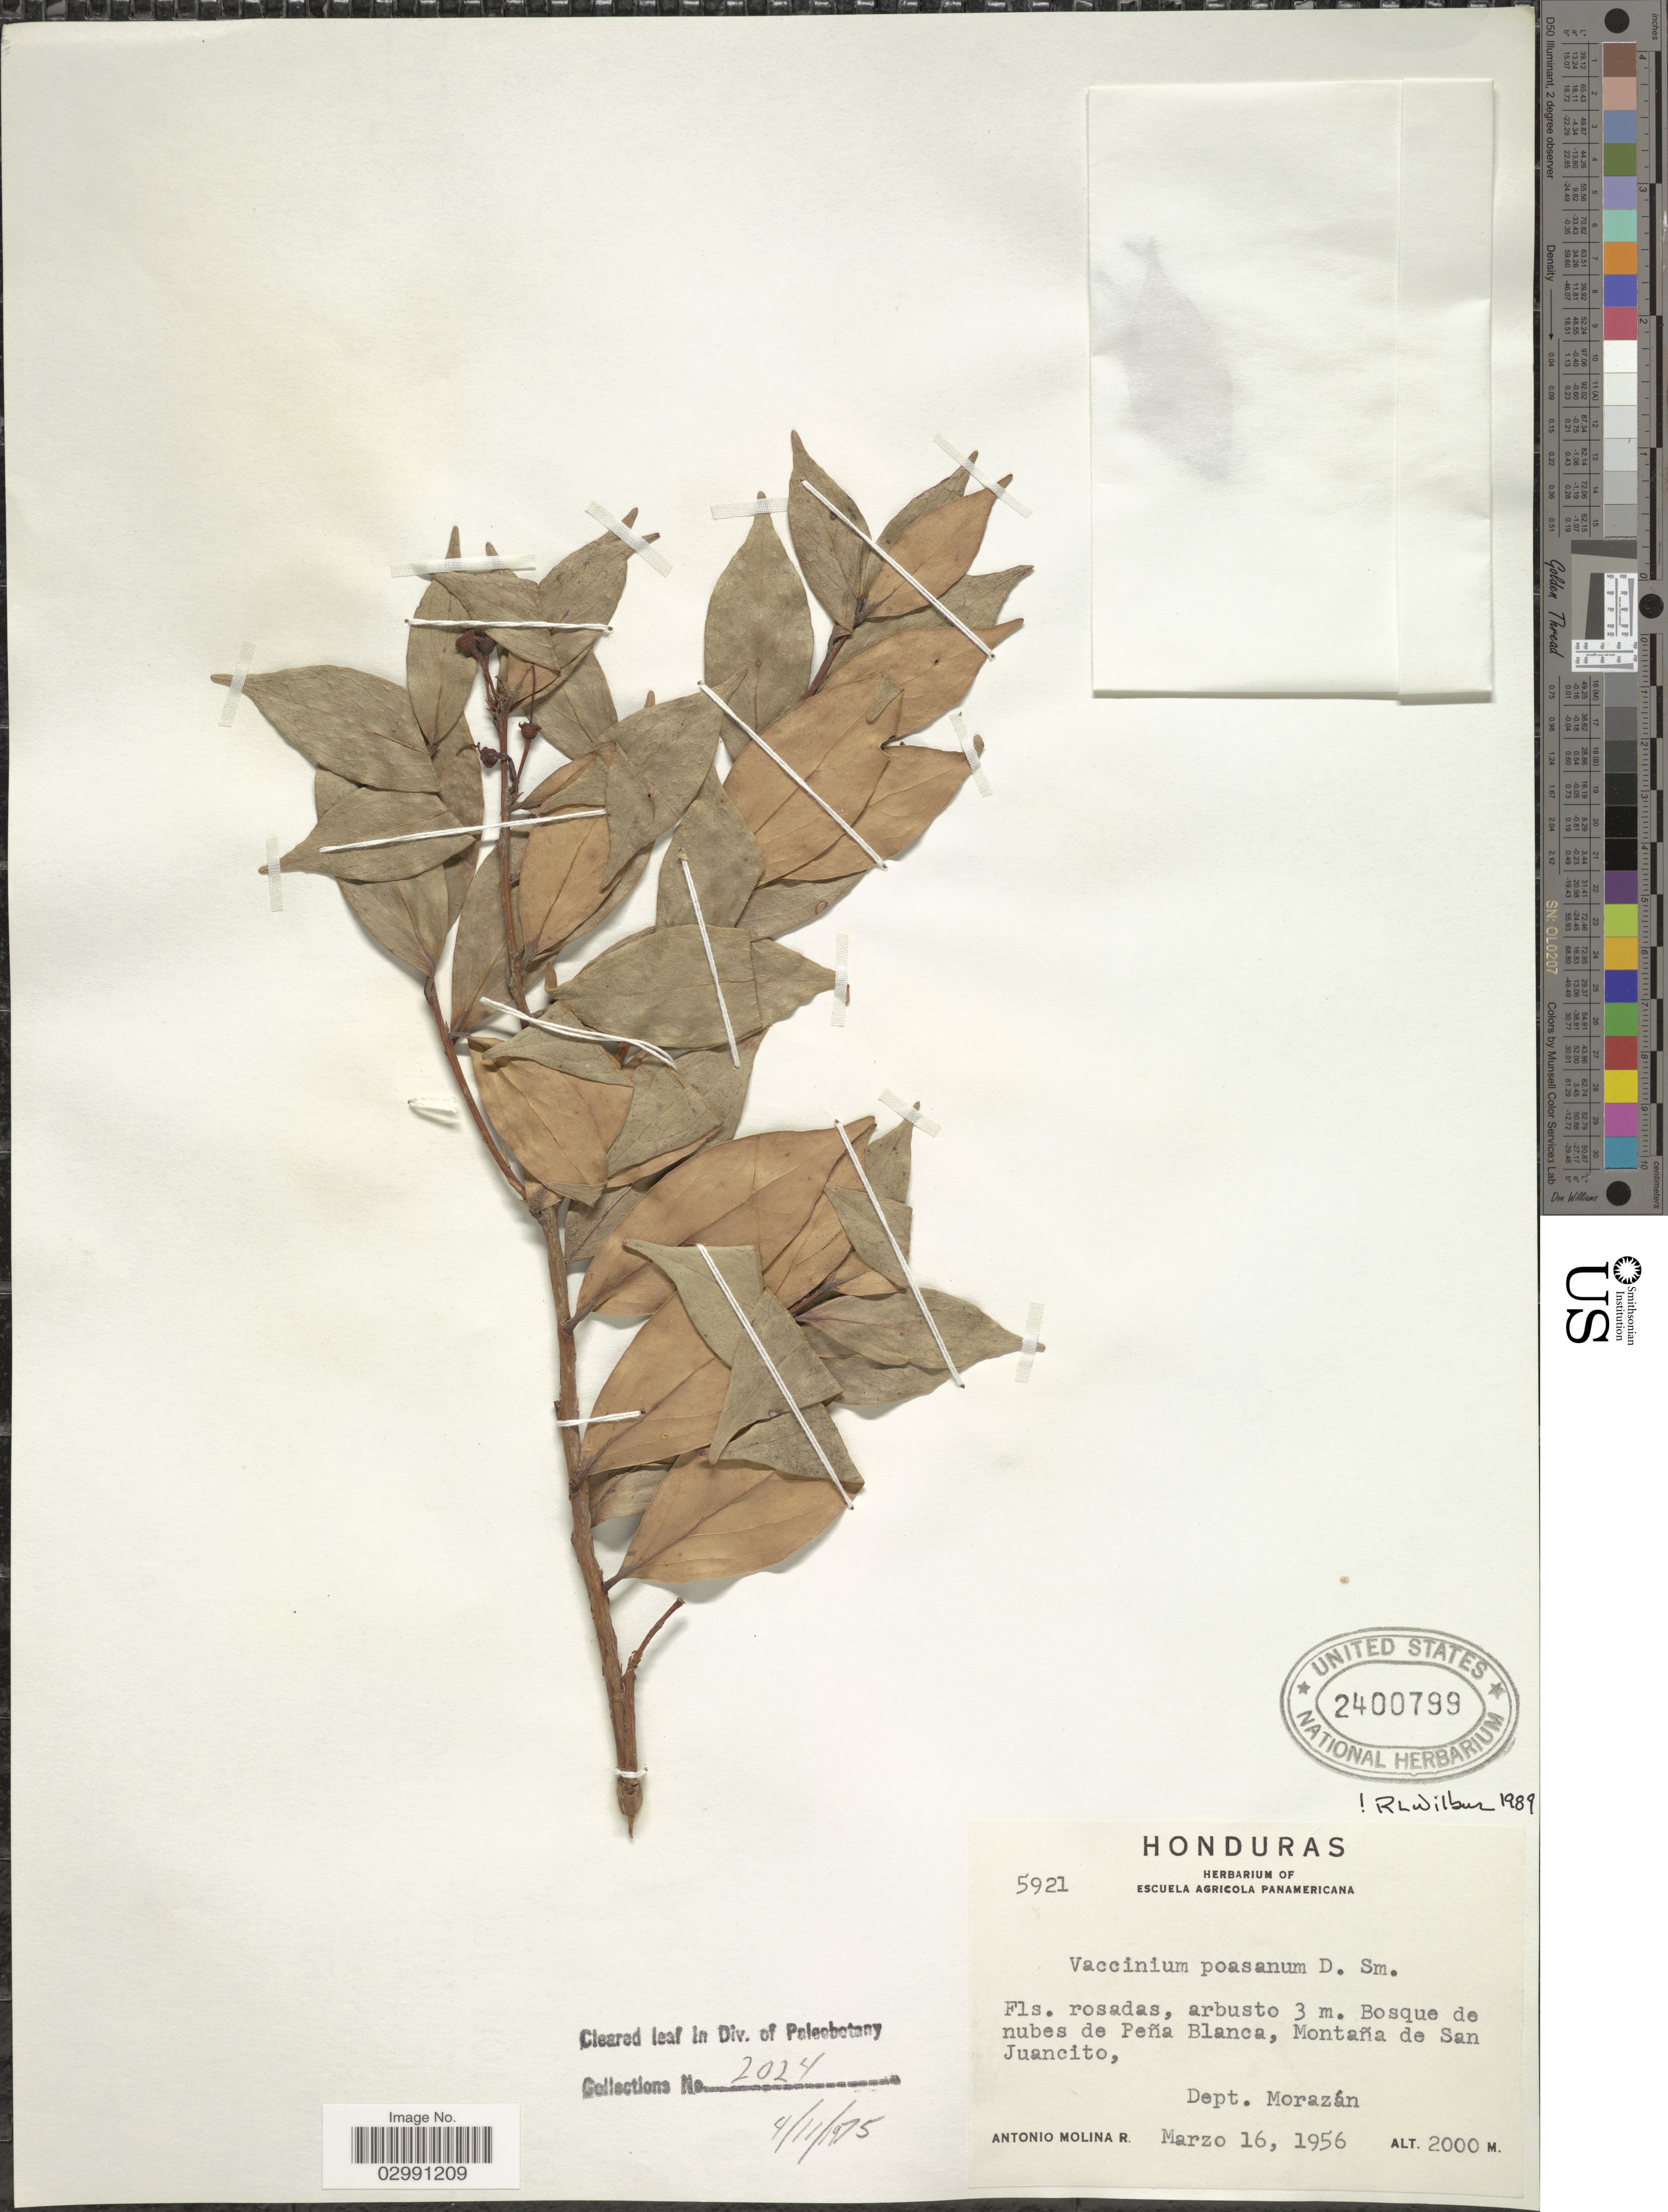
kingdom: Plantae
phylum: Tracheophyta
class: Magnoliopsida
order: Ericales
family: Ericaceae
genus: Vaccinium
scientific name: Vaccinium poasanum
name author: Donn. Sm.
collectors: A. Molina R.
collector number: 5921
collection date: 1956-03-16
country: Honduras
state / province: Fco. Morazán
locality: Bosque de nubes de Peña Blanca, Montaña de San Juancito.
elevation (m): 2000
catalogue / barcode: US 2400799